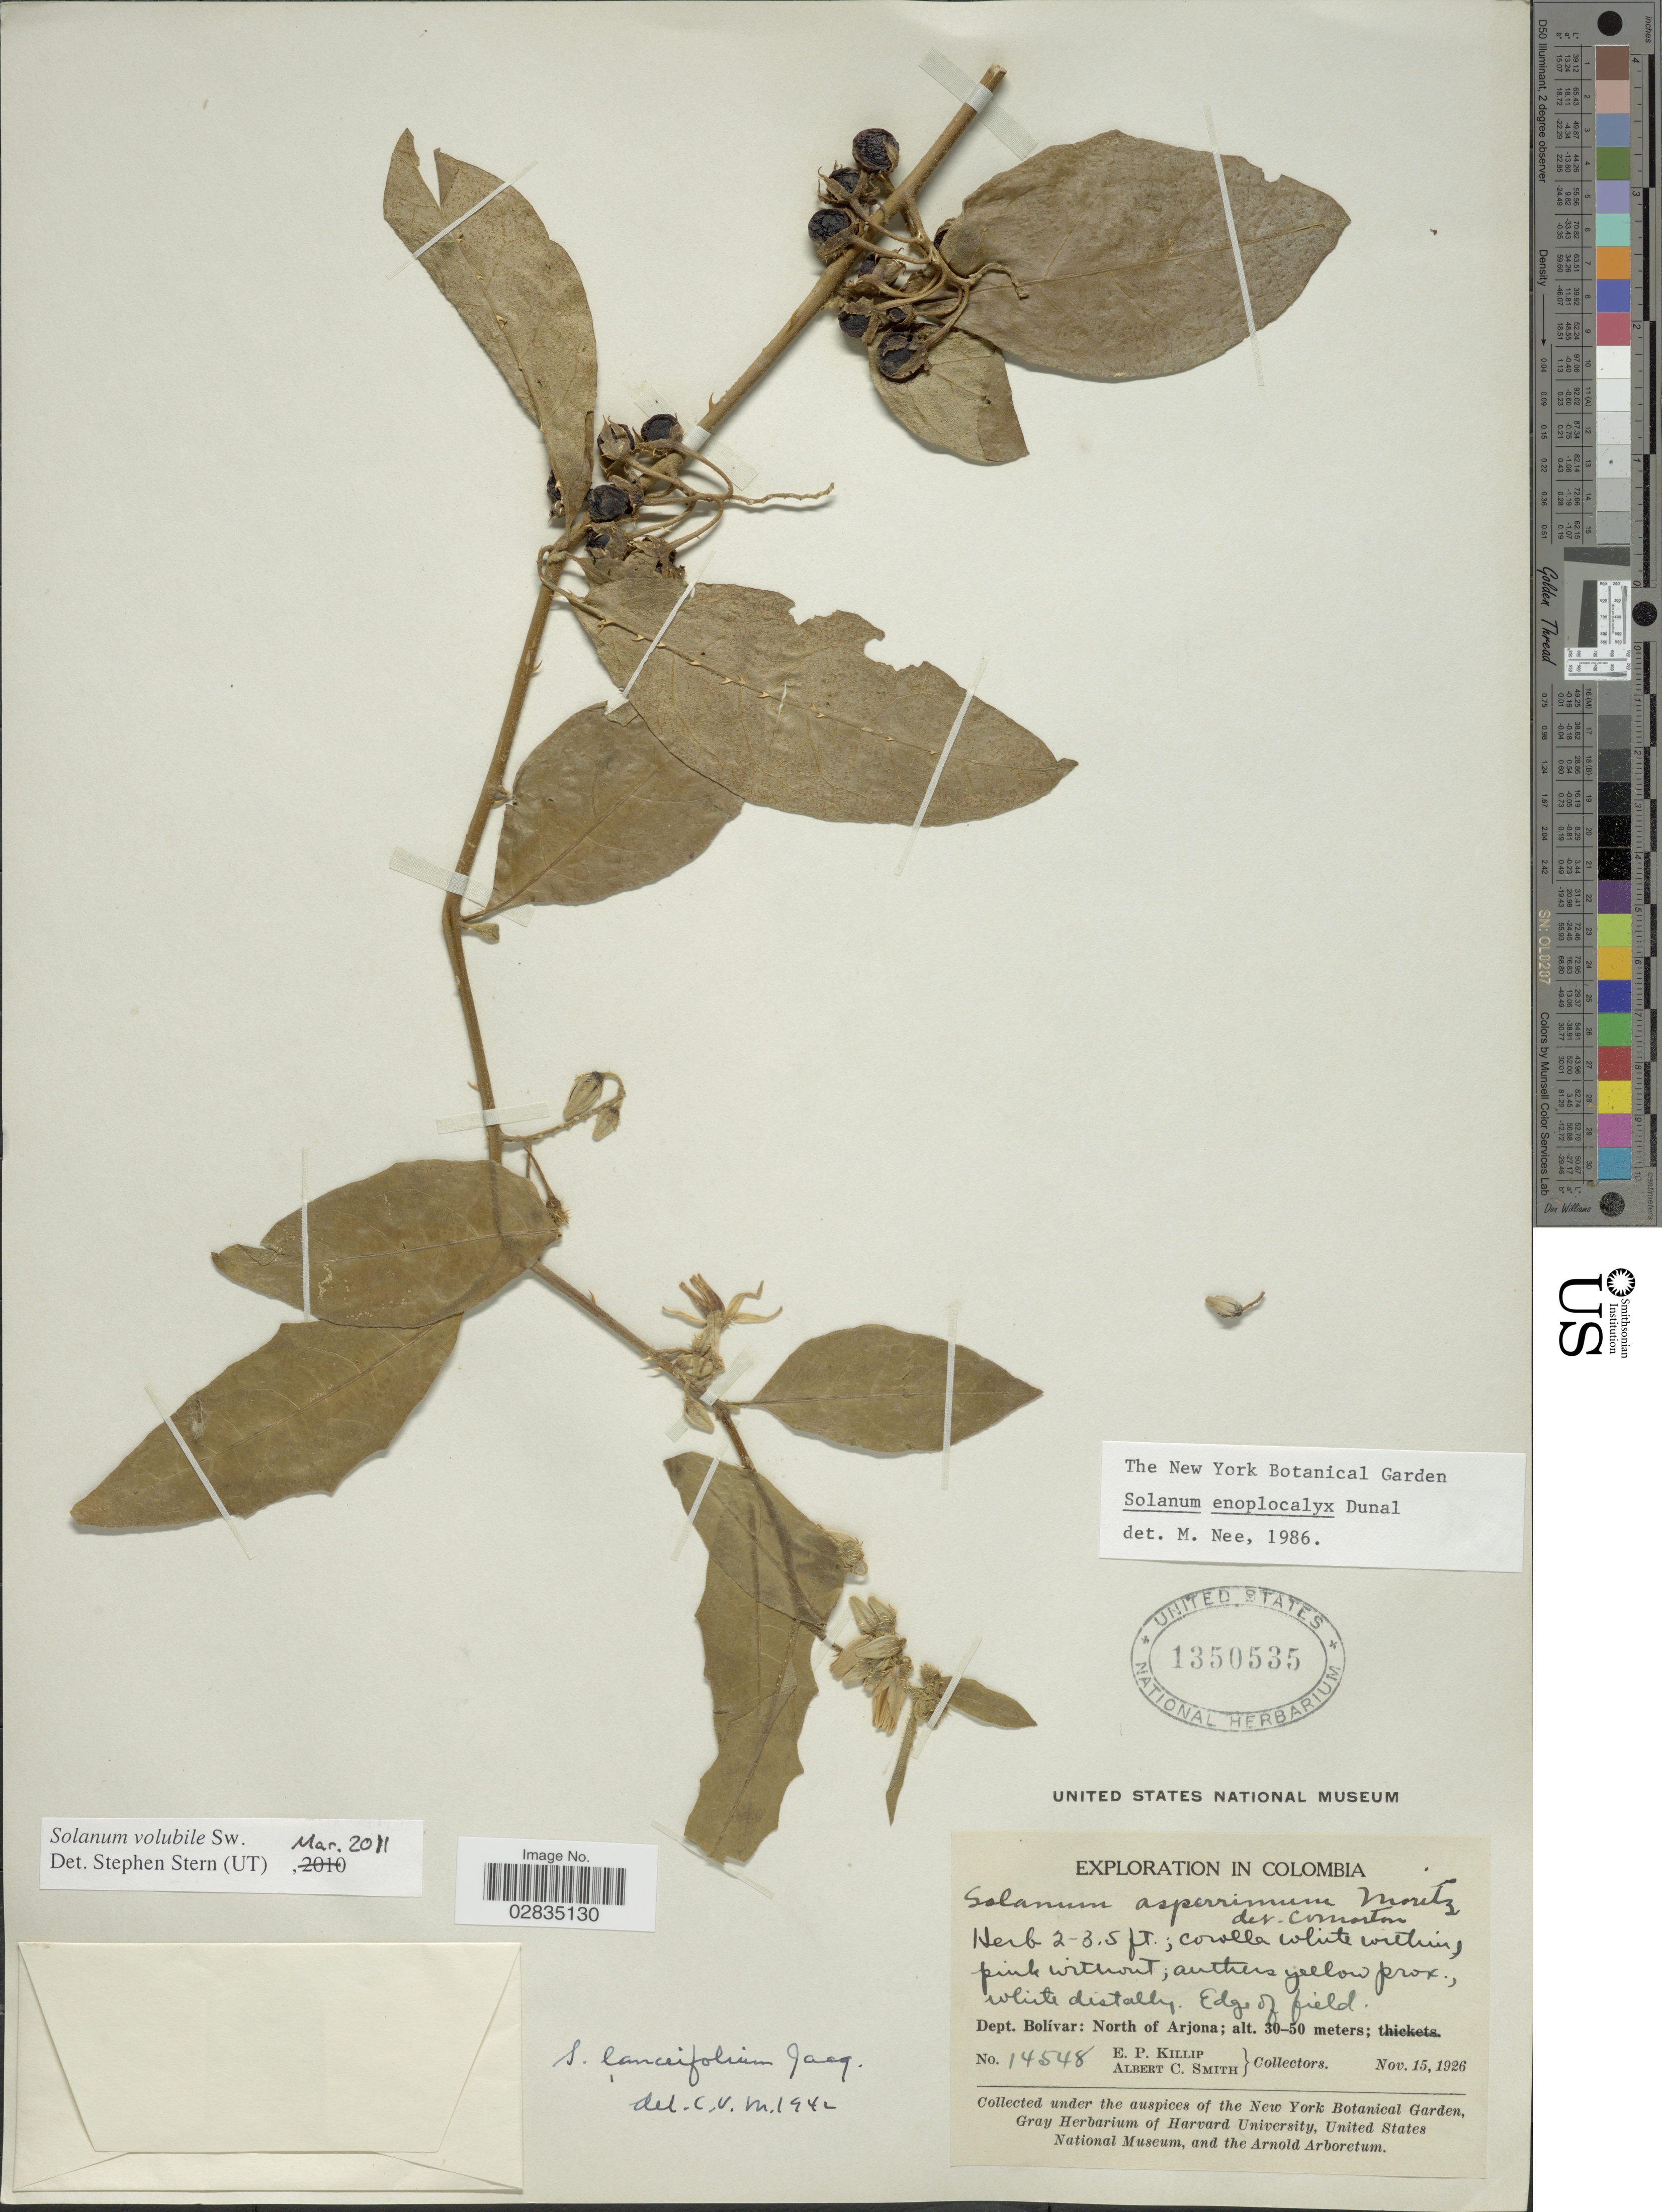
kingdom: Plantae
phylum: Tracheophyta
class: Magnoliopsida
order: Solanales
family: Solanaceae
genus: Solanum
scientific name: Solanum volubile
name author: Sw.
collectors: E. P. Killip & A. C. Smith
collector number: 14548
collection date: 1926-11-15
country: Colombia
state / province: Bolívar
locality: Dept. Bolívar: North of Arjona.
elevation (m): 30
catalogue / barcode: US 1350535